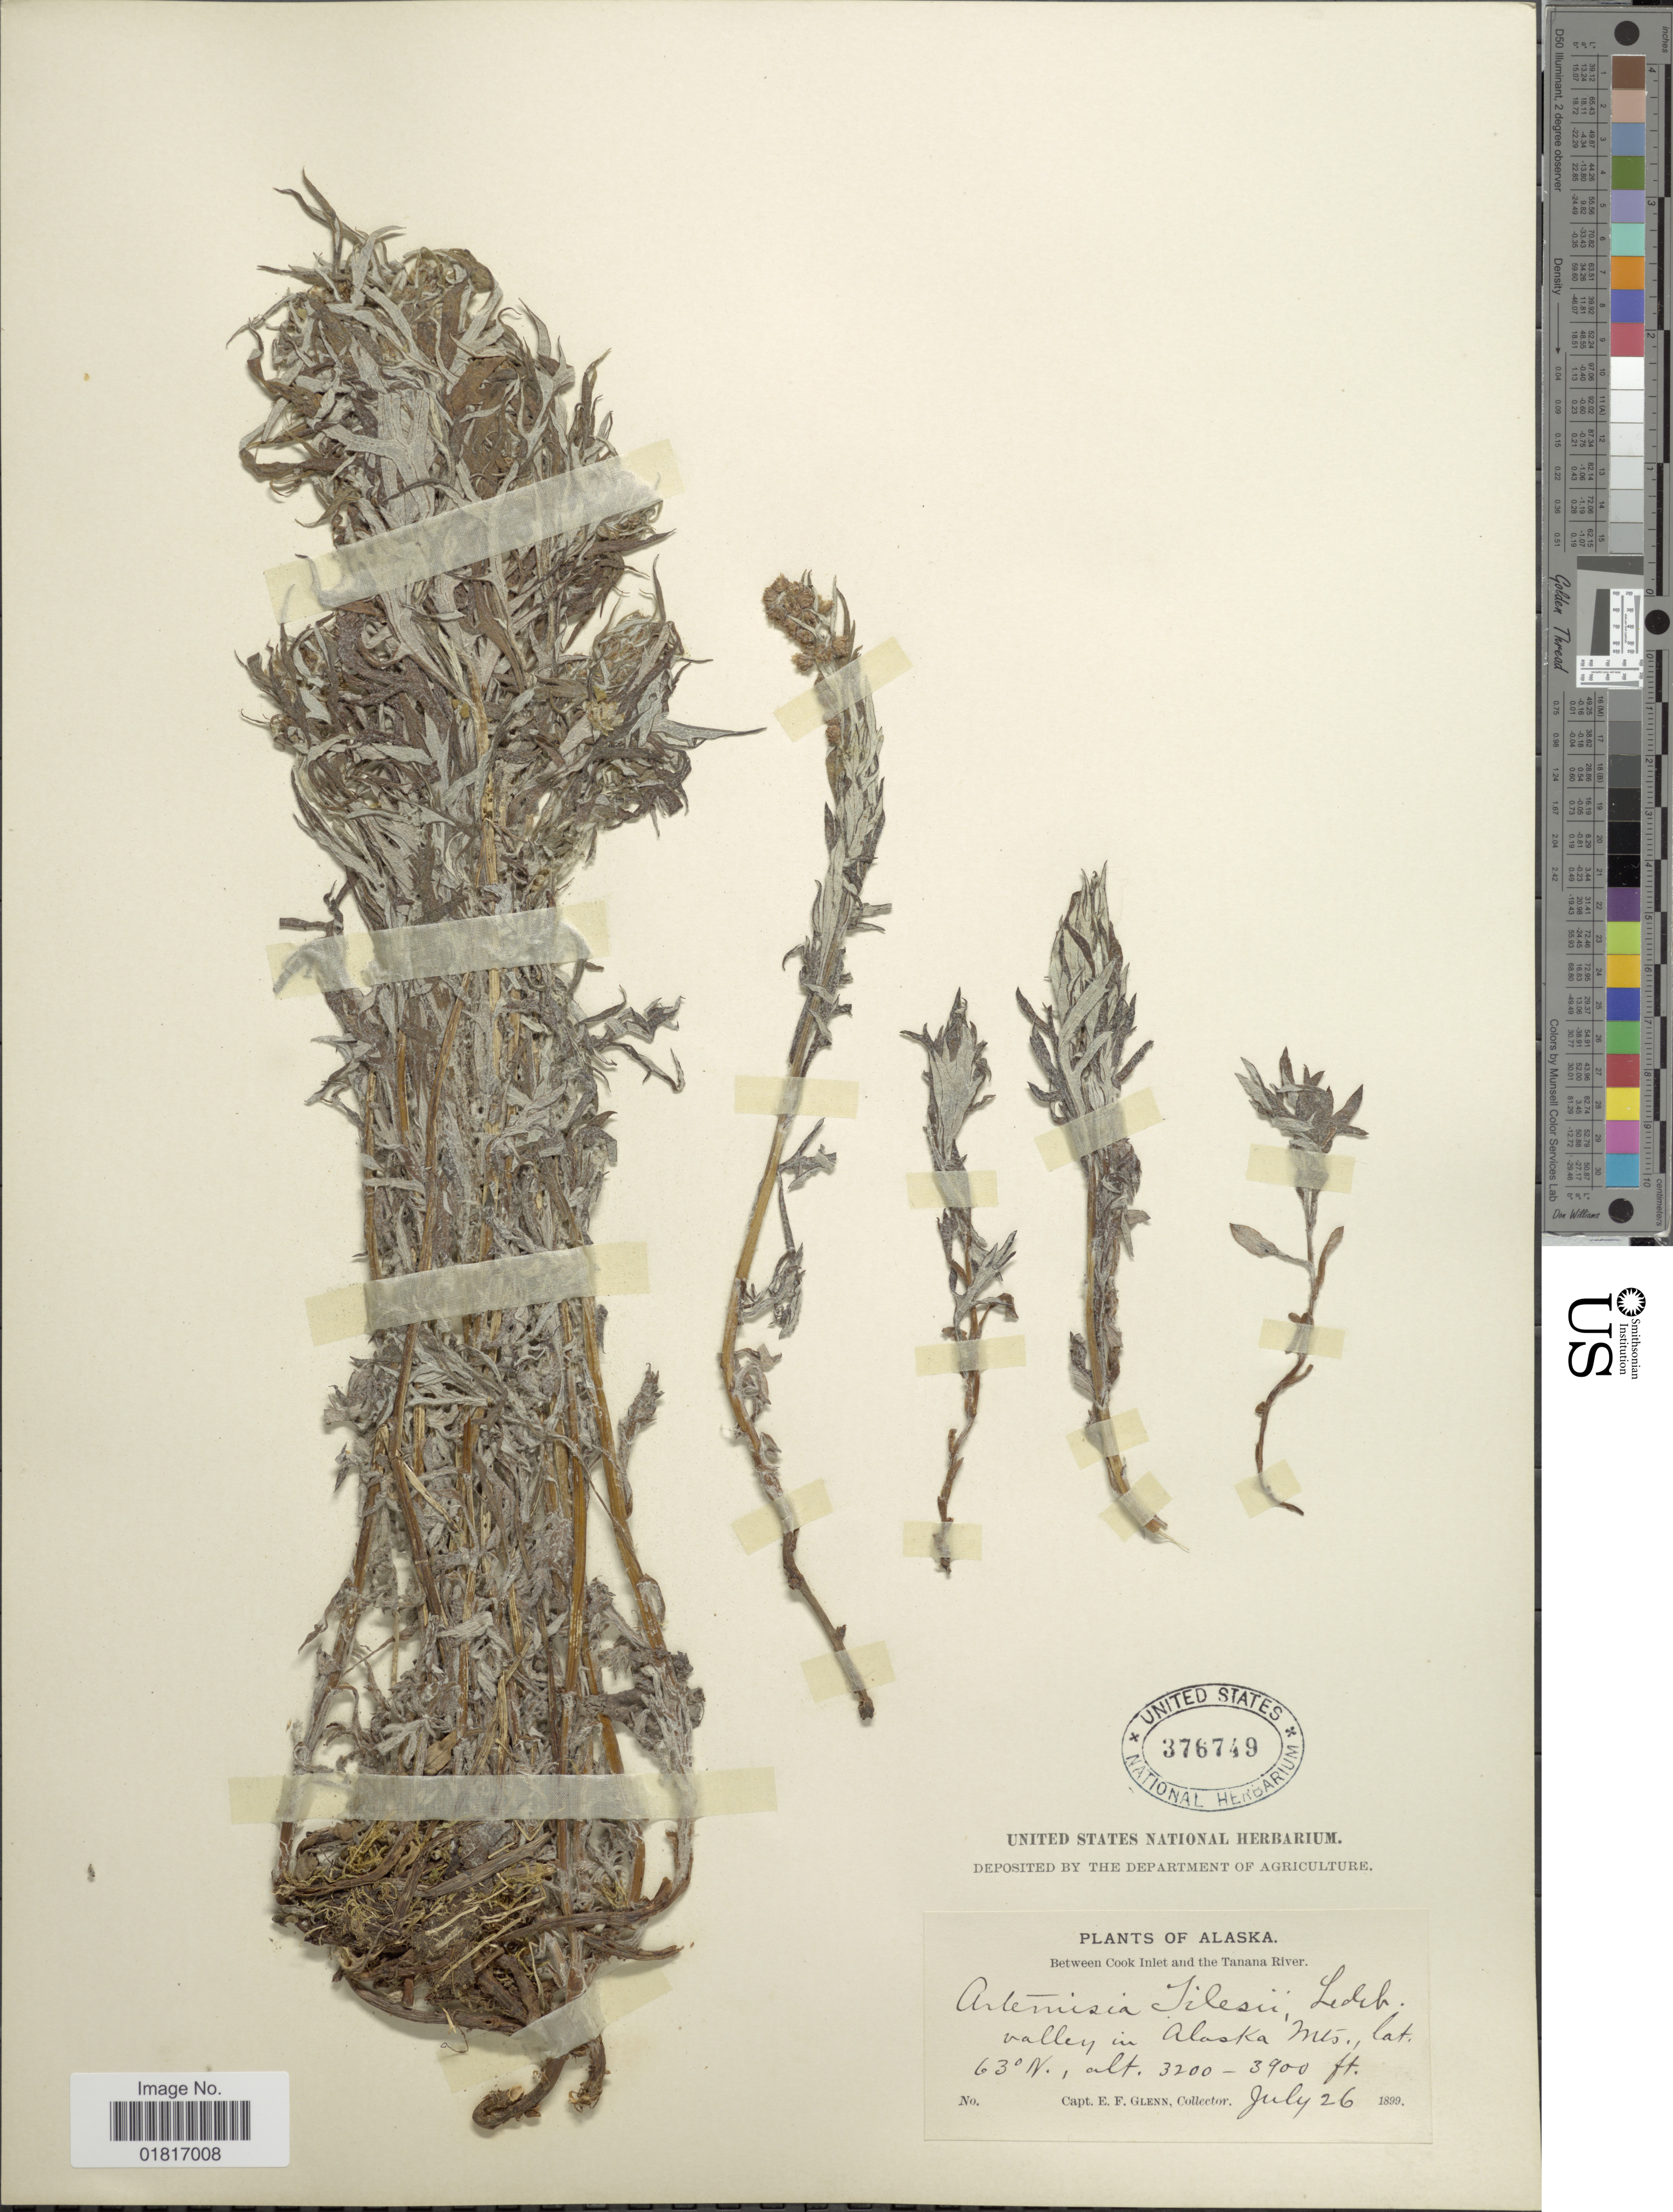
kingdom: Plantae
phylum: Tracheophyta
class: Magnoliopsida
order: Asterales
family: Asteraceae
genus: Artemisia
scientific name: Artemisia tilesii subsp. gormani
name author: (Rydb.) Hultén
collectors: E. Glenn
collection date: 1899-07-26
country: United States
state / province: Alaska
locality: Between Cook Inlet and the Tanana River, valley in Alaska Mts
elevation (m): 975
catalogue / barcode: US 376749